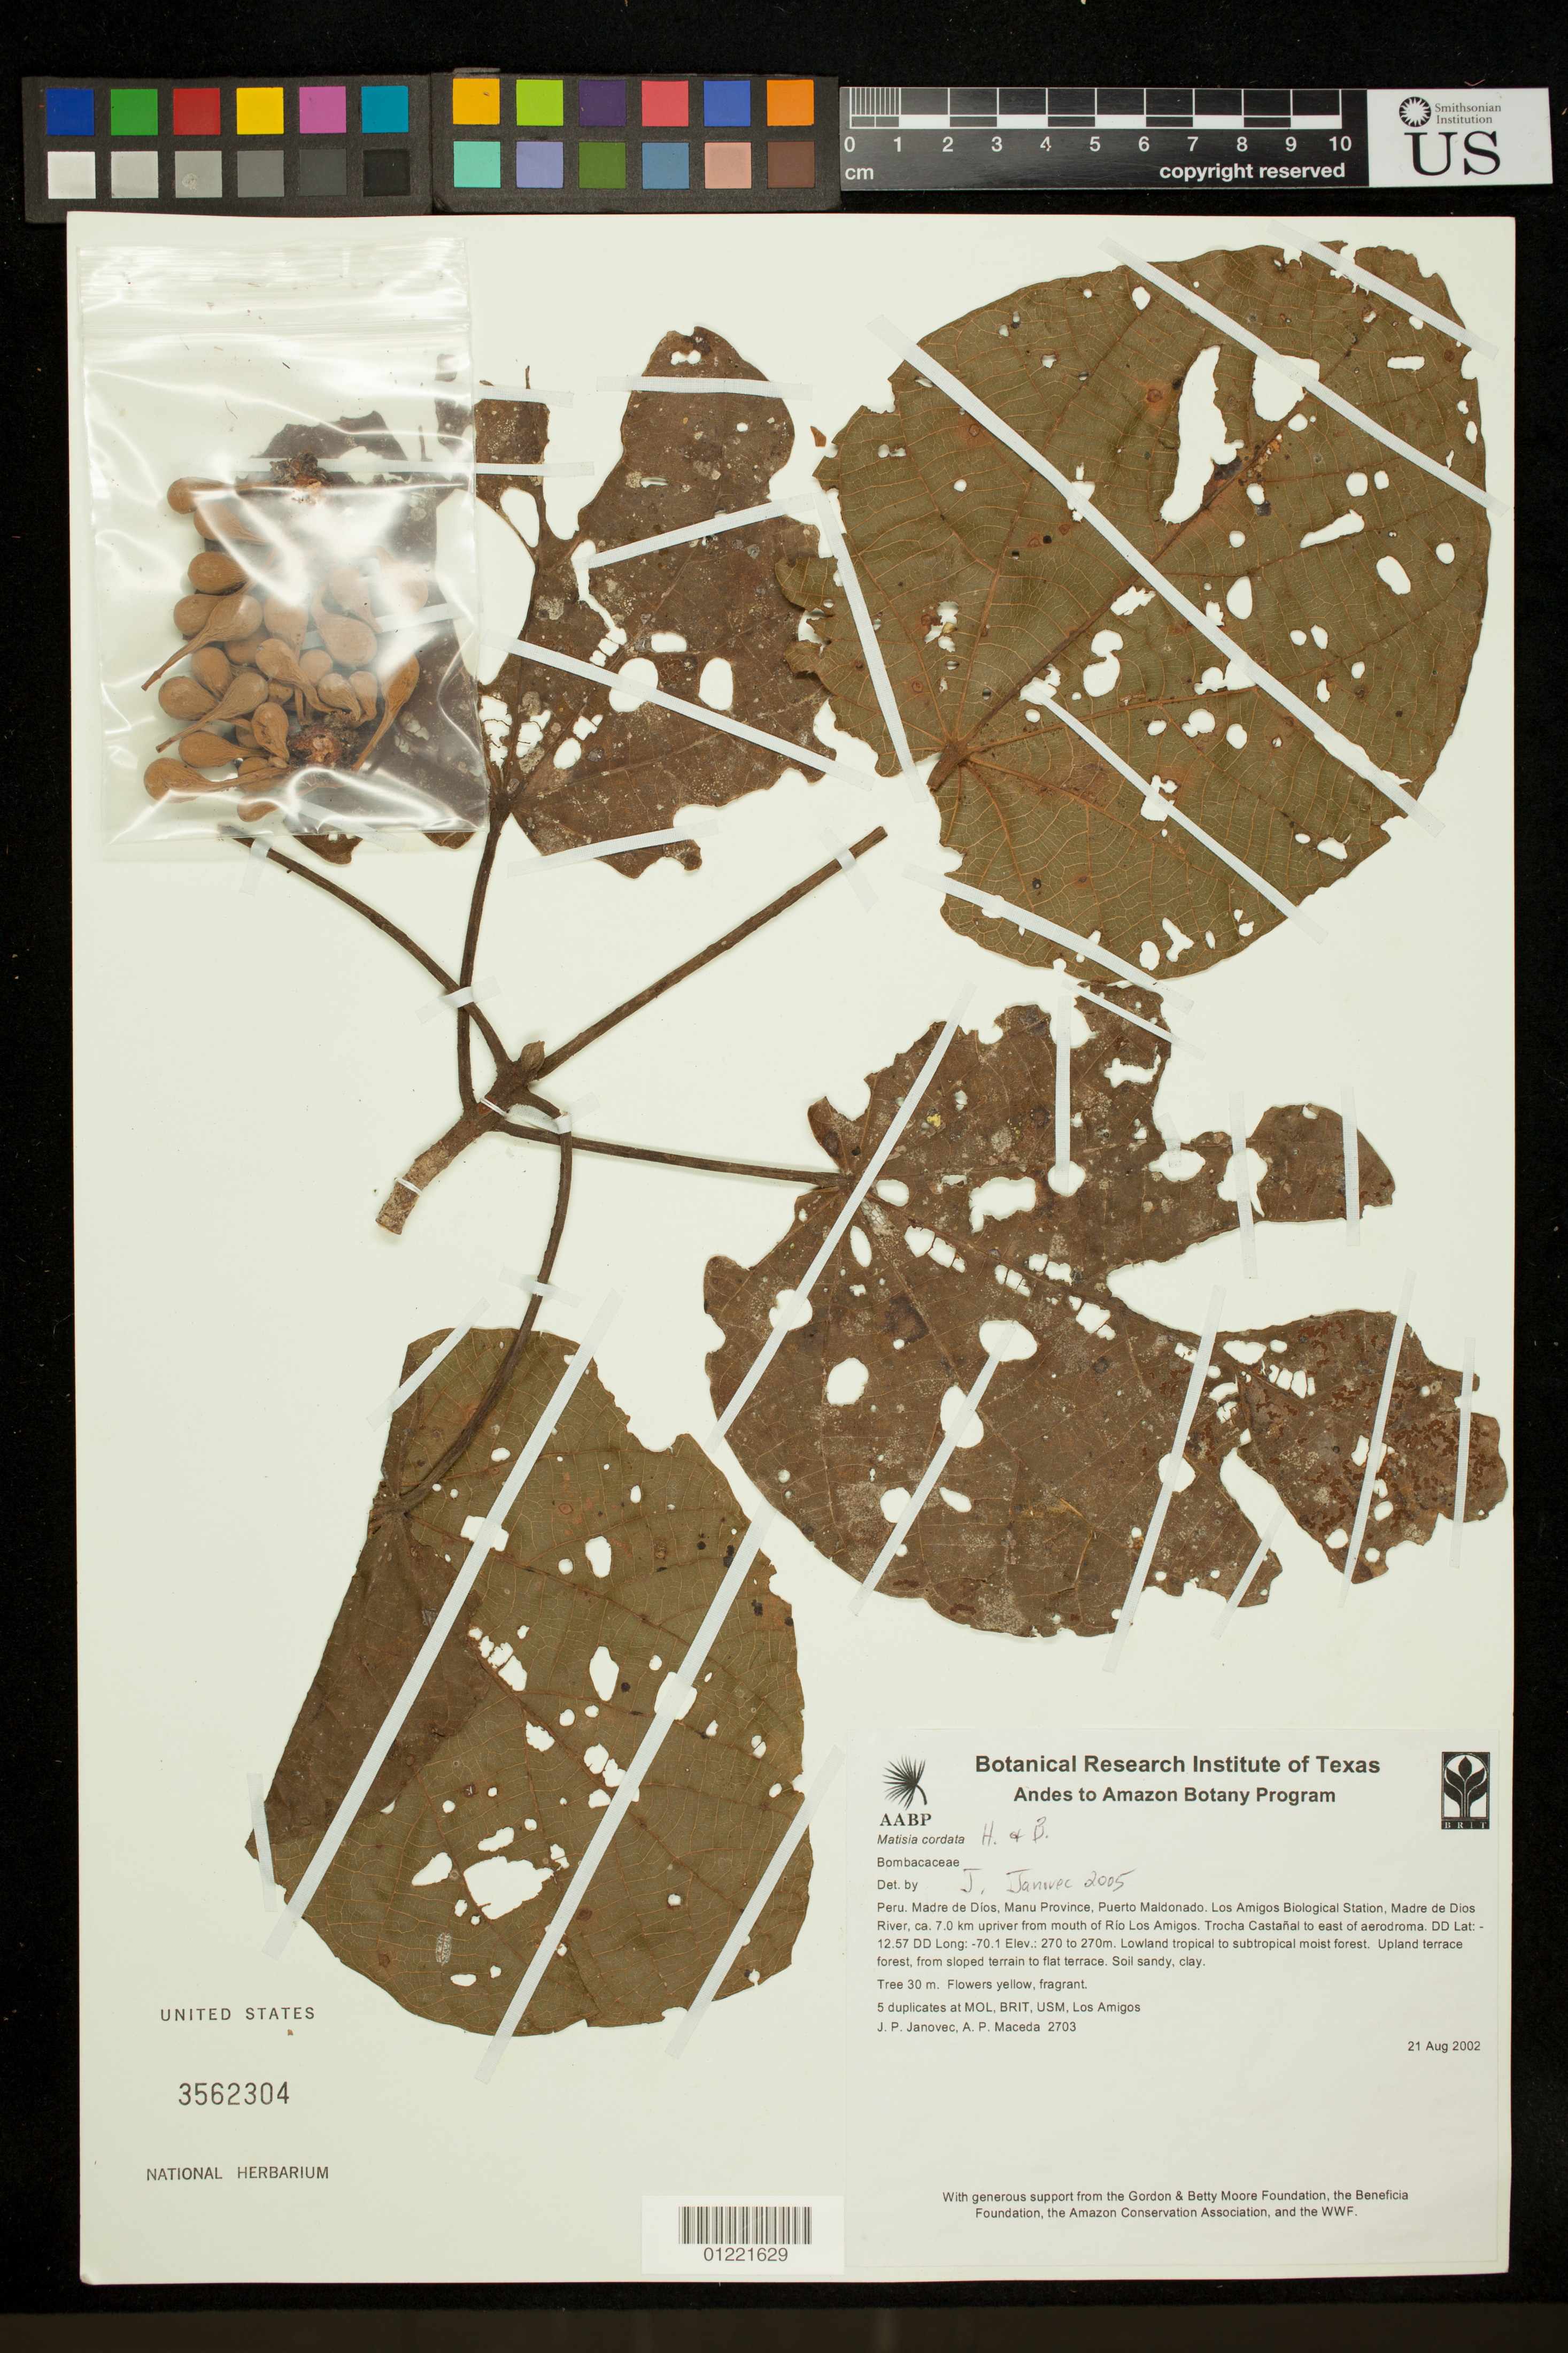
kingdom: Plantae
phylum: Tracheophyta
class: Magnoliopsida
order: Malvales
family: Malvaceae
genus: Matisia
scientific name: Matisia cordata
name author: Humb. & Bonpl.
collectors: J. P. Janovec & A. Maceda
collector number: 2703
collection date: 2002-08-21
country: Peru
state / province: Madre de Dios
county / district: Manú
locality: Manu Province, Puerto Maldonado. Los Amigos Biological Station, Madre de Dios River, ca. 7.0 km upriver from mouth of Rio Los Amigos. Trocha Castanal to east of aerodroma.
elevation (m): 270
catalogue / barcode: US 3562304